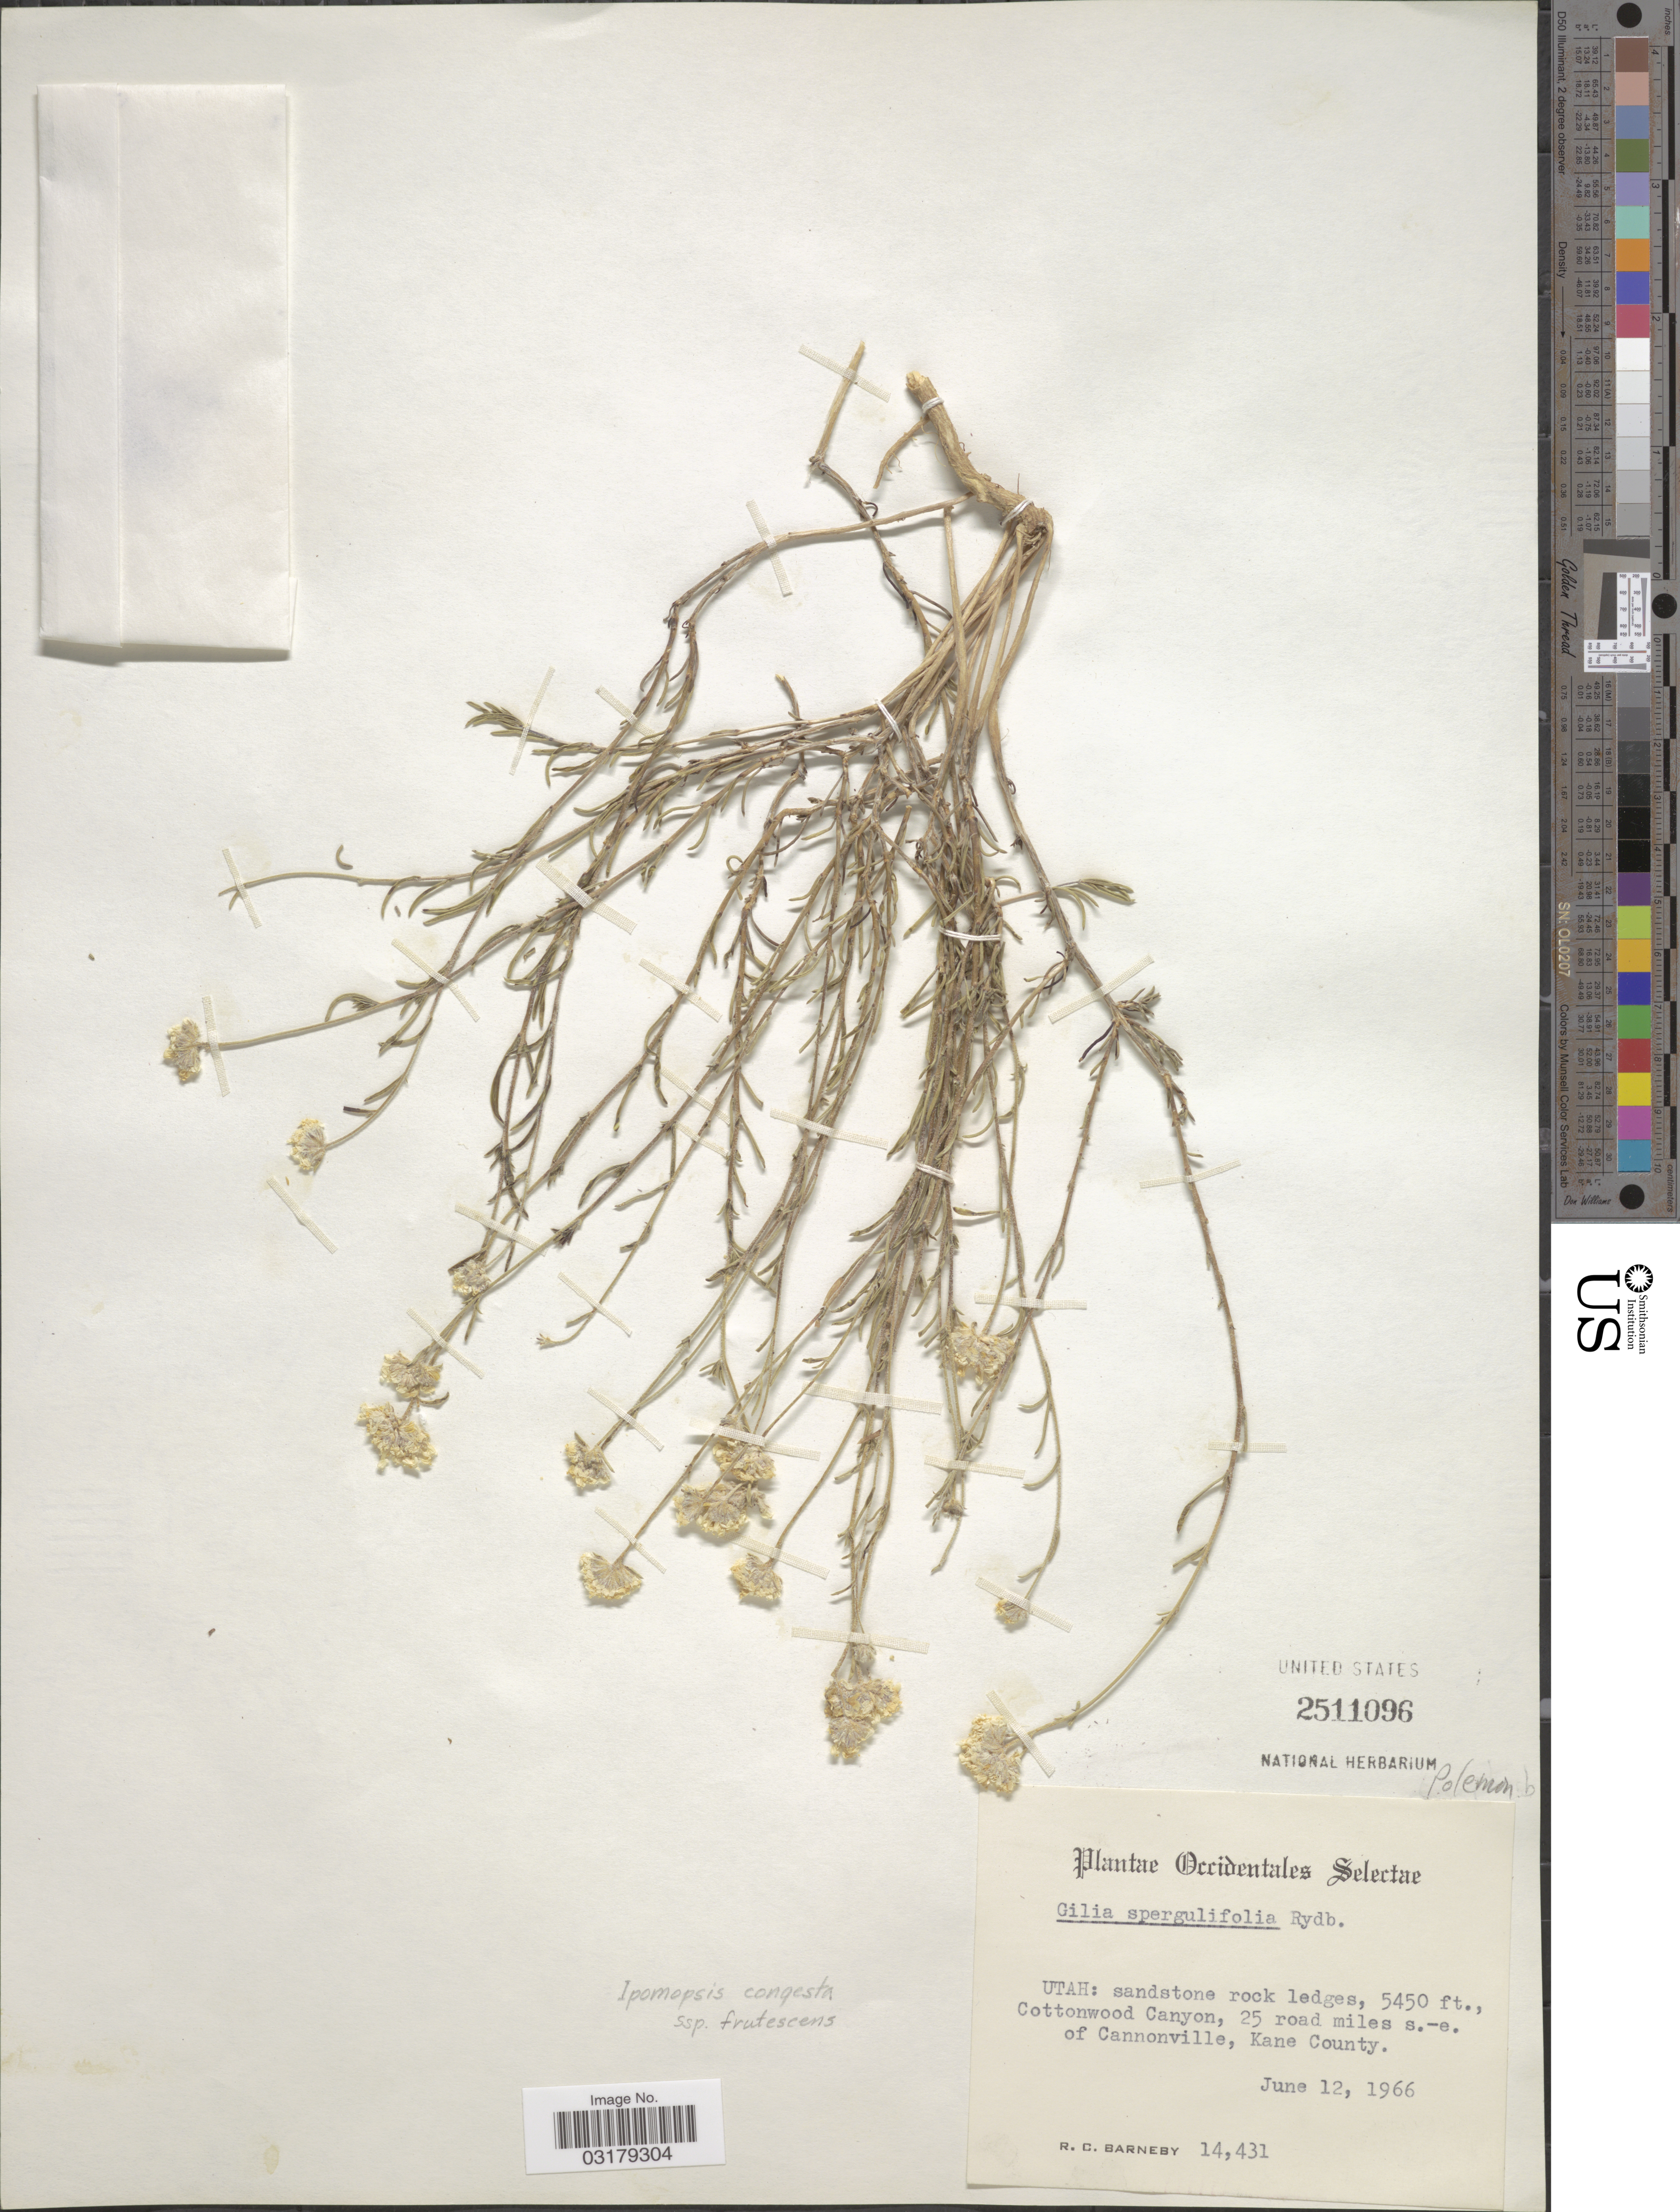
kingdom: Plantae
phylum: Tracheophyta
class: Magnoliopsida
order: Ericales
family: Polemoniaceae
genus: Ipomopsis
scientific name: Ipomopsis congesta subsp. frutescens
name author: (Rydb.) A.G. Day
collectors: R. C. Barneby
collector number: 14431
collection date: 1966-06-12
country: United States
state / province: Utah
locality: Utah: sandstone rock ledges, Cottonwood Canyon, 25 road miles s.-e. of Cannonville, Kane County.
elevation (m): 1661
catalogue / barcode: US 2511096